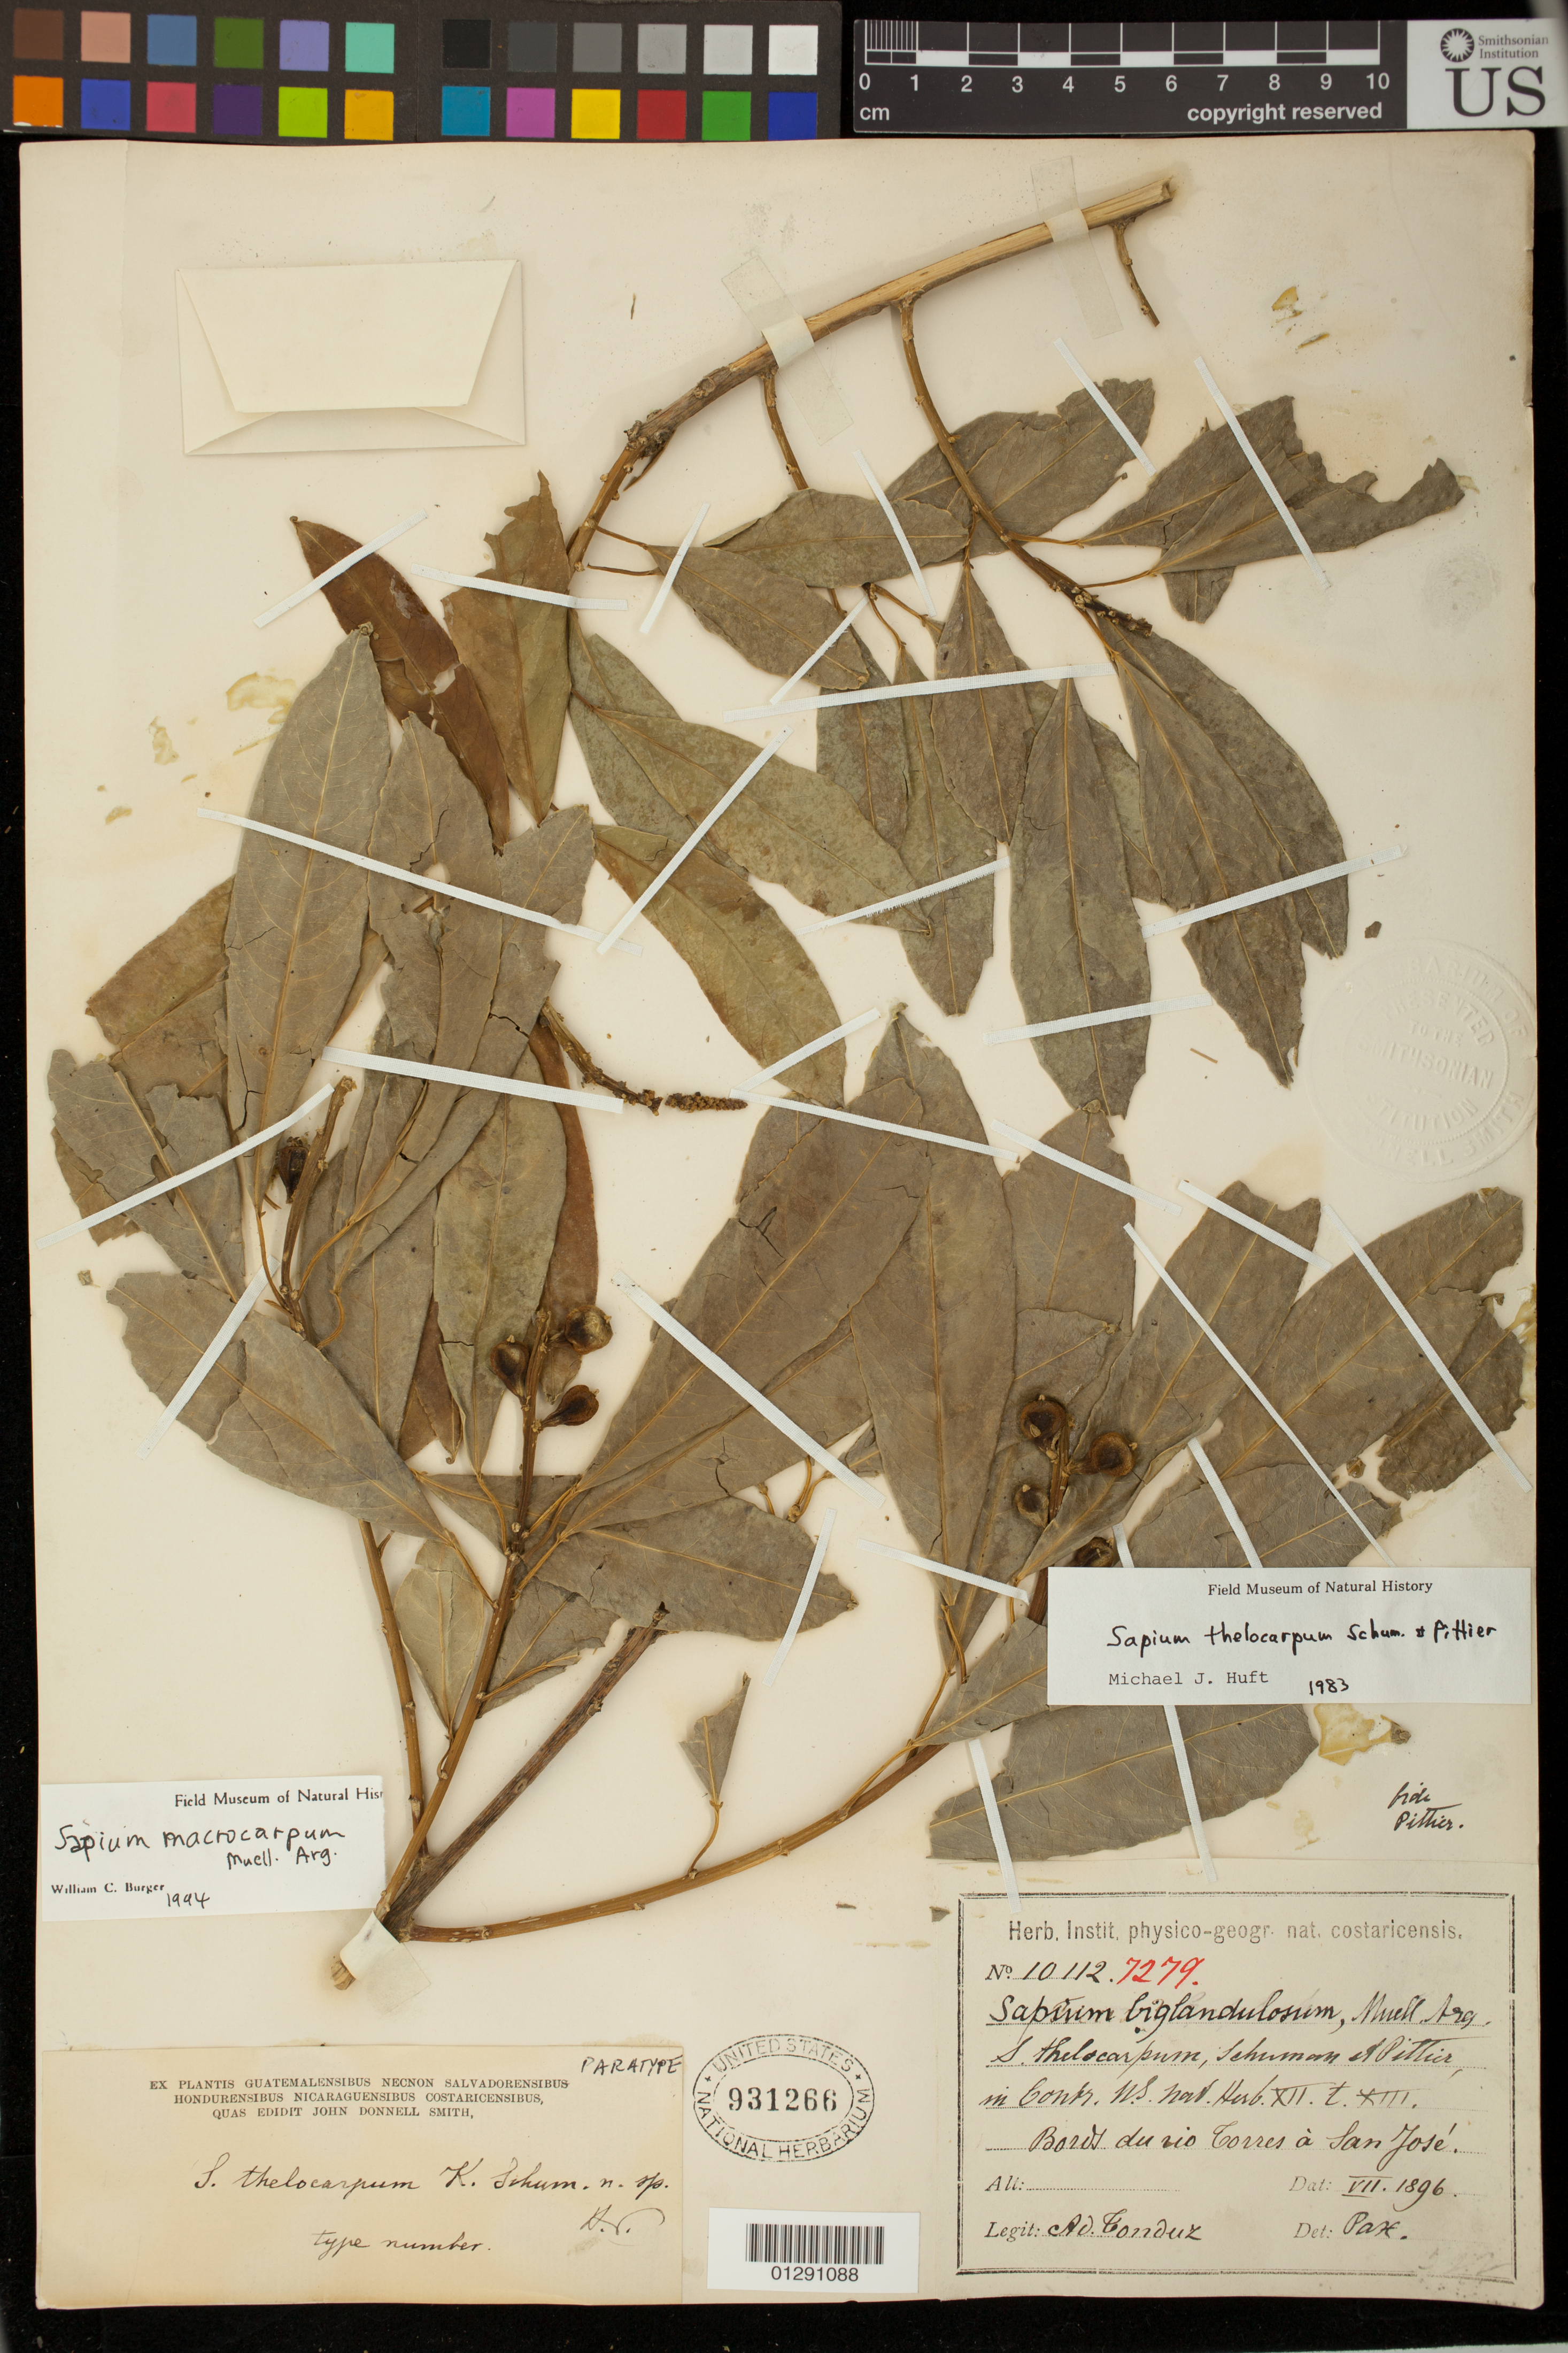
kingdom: Plantae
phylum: Tracheophyta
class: Magnoliopsida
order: Malpighiales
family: Euphorbiaceae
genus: Sapium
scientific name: Sapium macrocarpum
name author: Müll. Arg.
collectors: A. Tonduz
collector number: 10112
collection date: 1896-07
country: Costa Rica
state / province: San Jose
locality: Bords du Rio Torres a San Jose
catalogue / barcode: US 931266